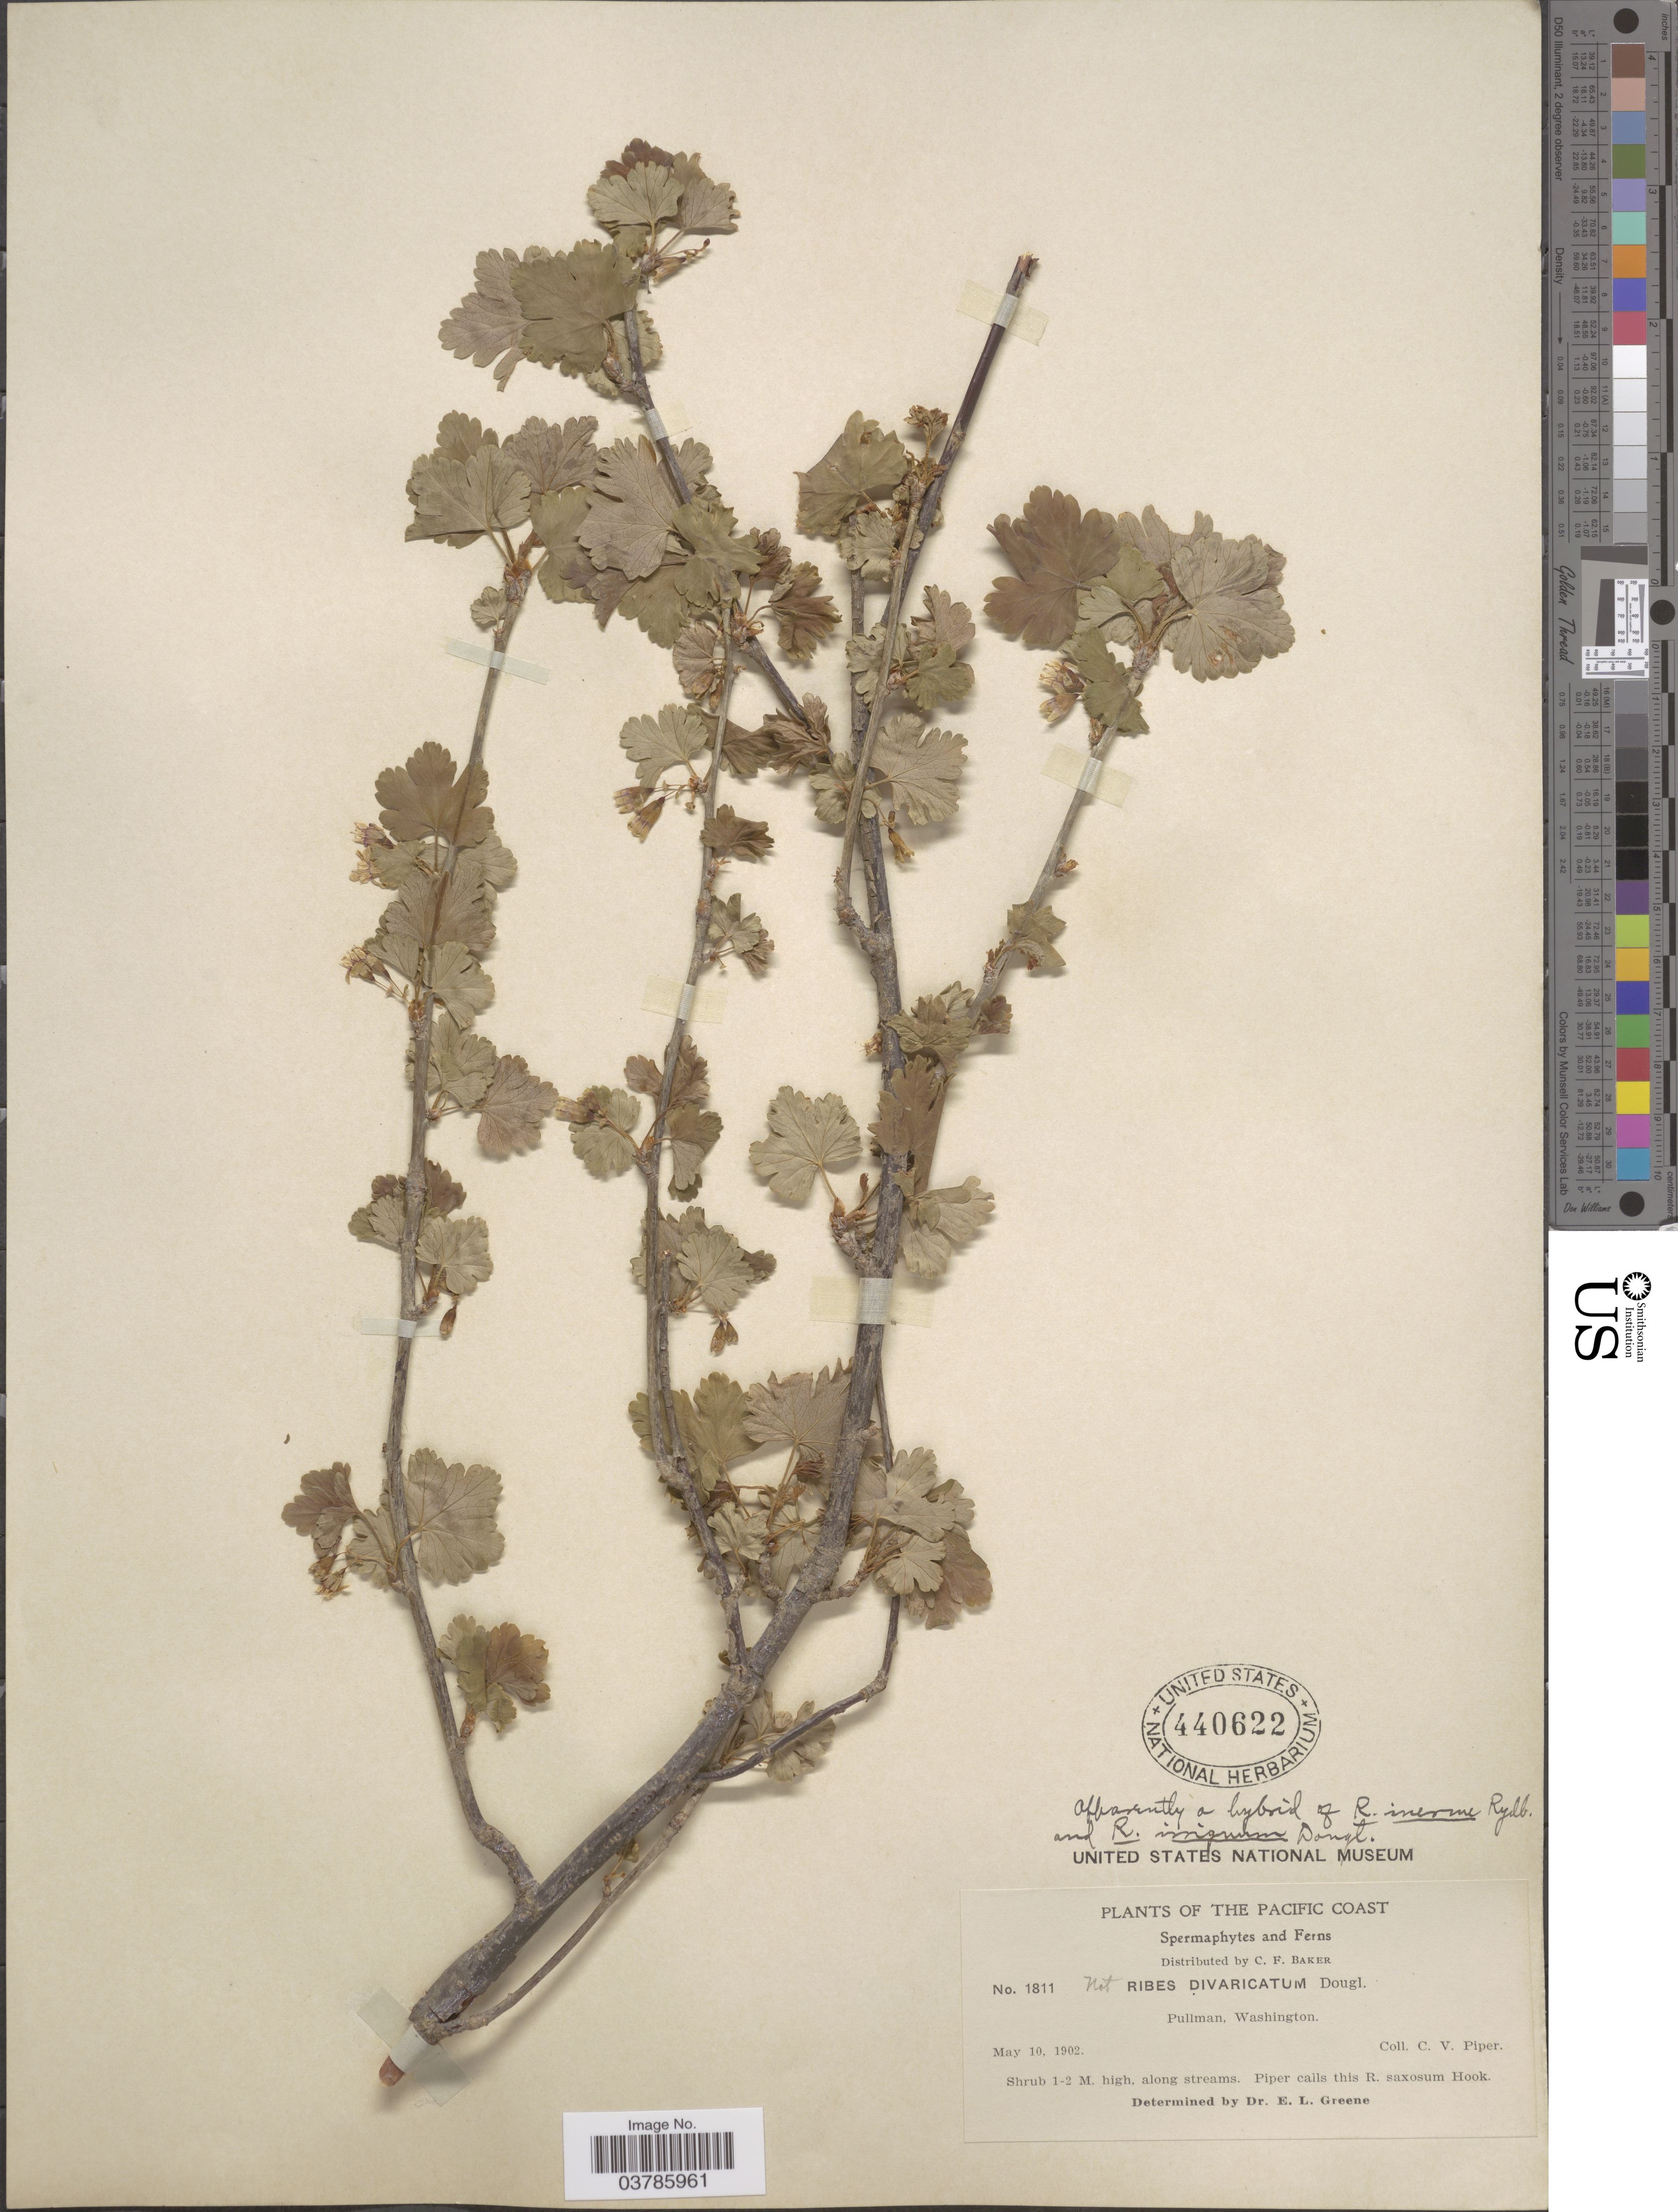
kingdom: Plantae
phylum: Tracheophyta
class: Magnoliopsida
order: Saxifragales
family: Grossulariaceae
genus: Ribes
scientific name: Ribes inerme var. inerme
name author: Rydb.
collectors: C. V. Piper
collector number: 1811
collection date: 1902-05-10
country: United States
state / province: Washington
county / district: Whitman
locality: Pacific Coast. Pullman.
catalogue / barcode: US 440622